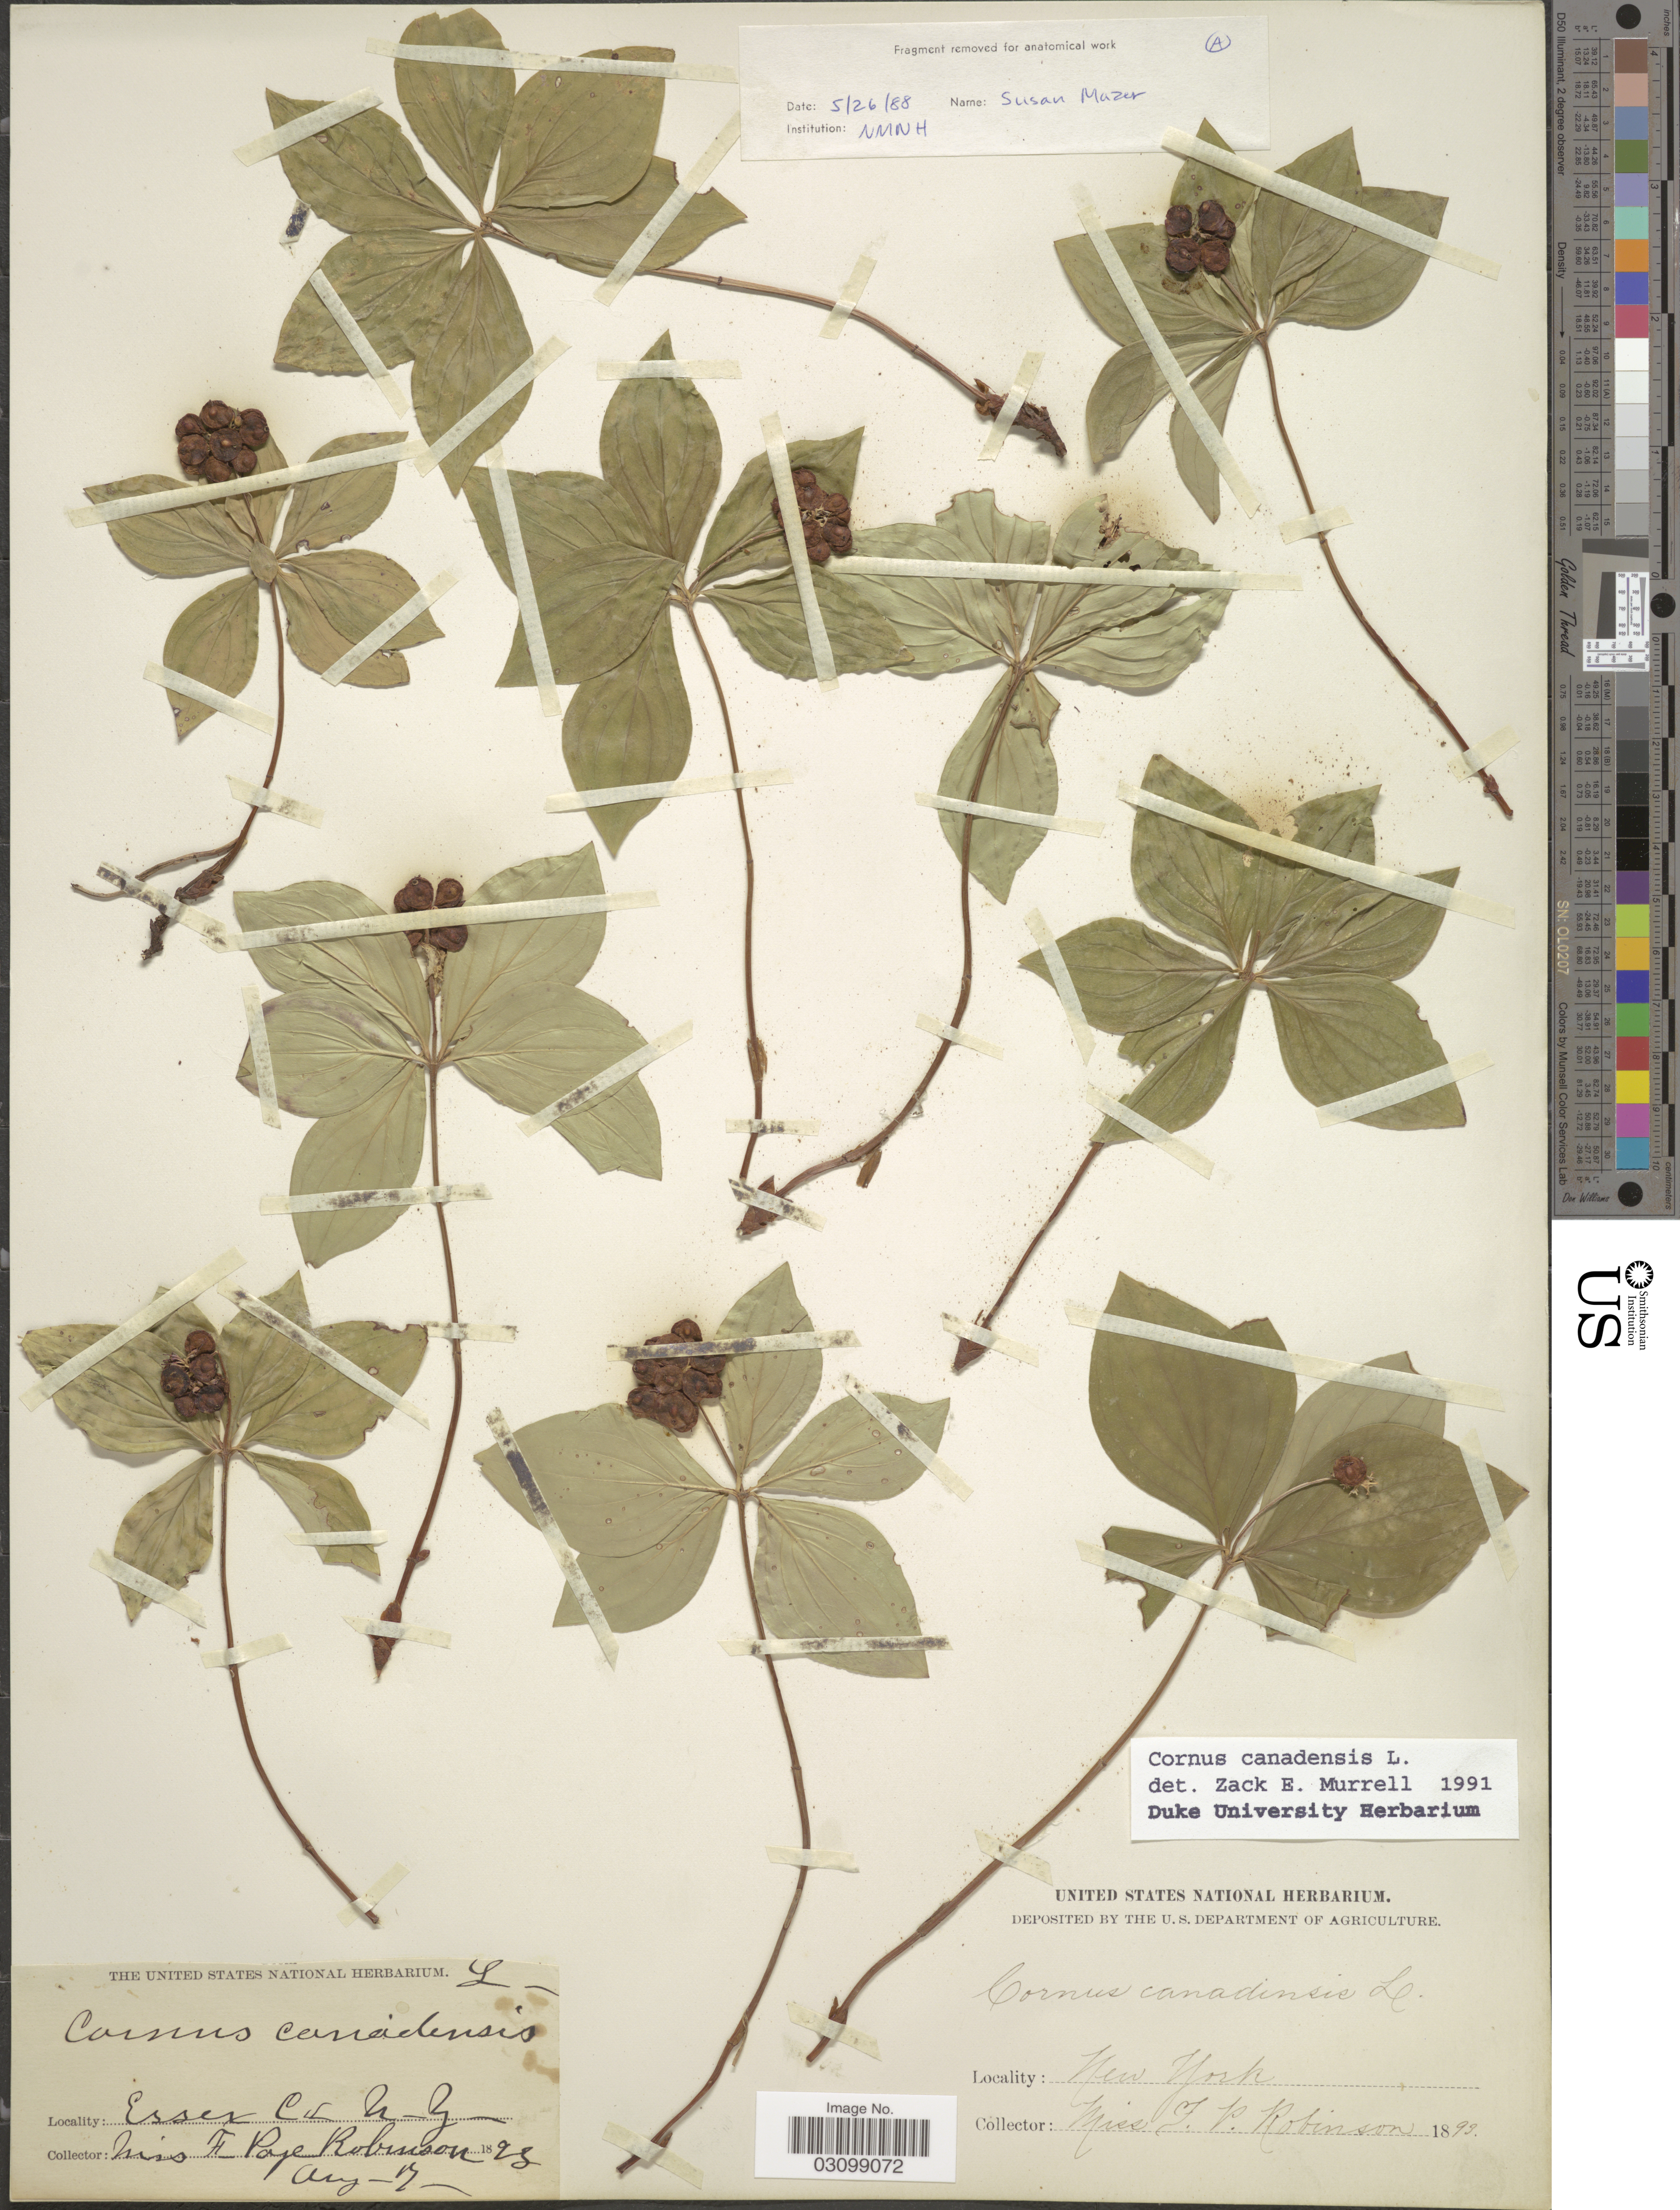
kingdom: Plantae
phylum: Tracheophyta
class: Magnoliopsida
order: Cornales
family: Cornaceae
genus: Cornus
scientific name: Cornus canadensis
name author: L.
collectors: F. P. Robinson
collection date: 1893-08-07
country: United States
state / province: New York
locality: Essex Co.